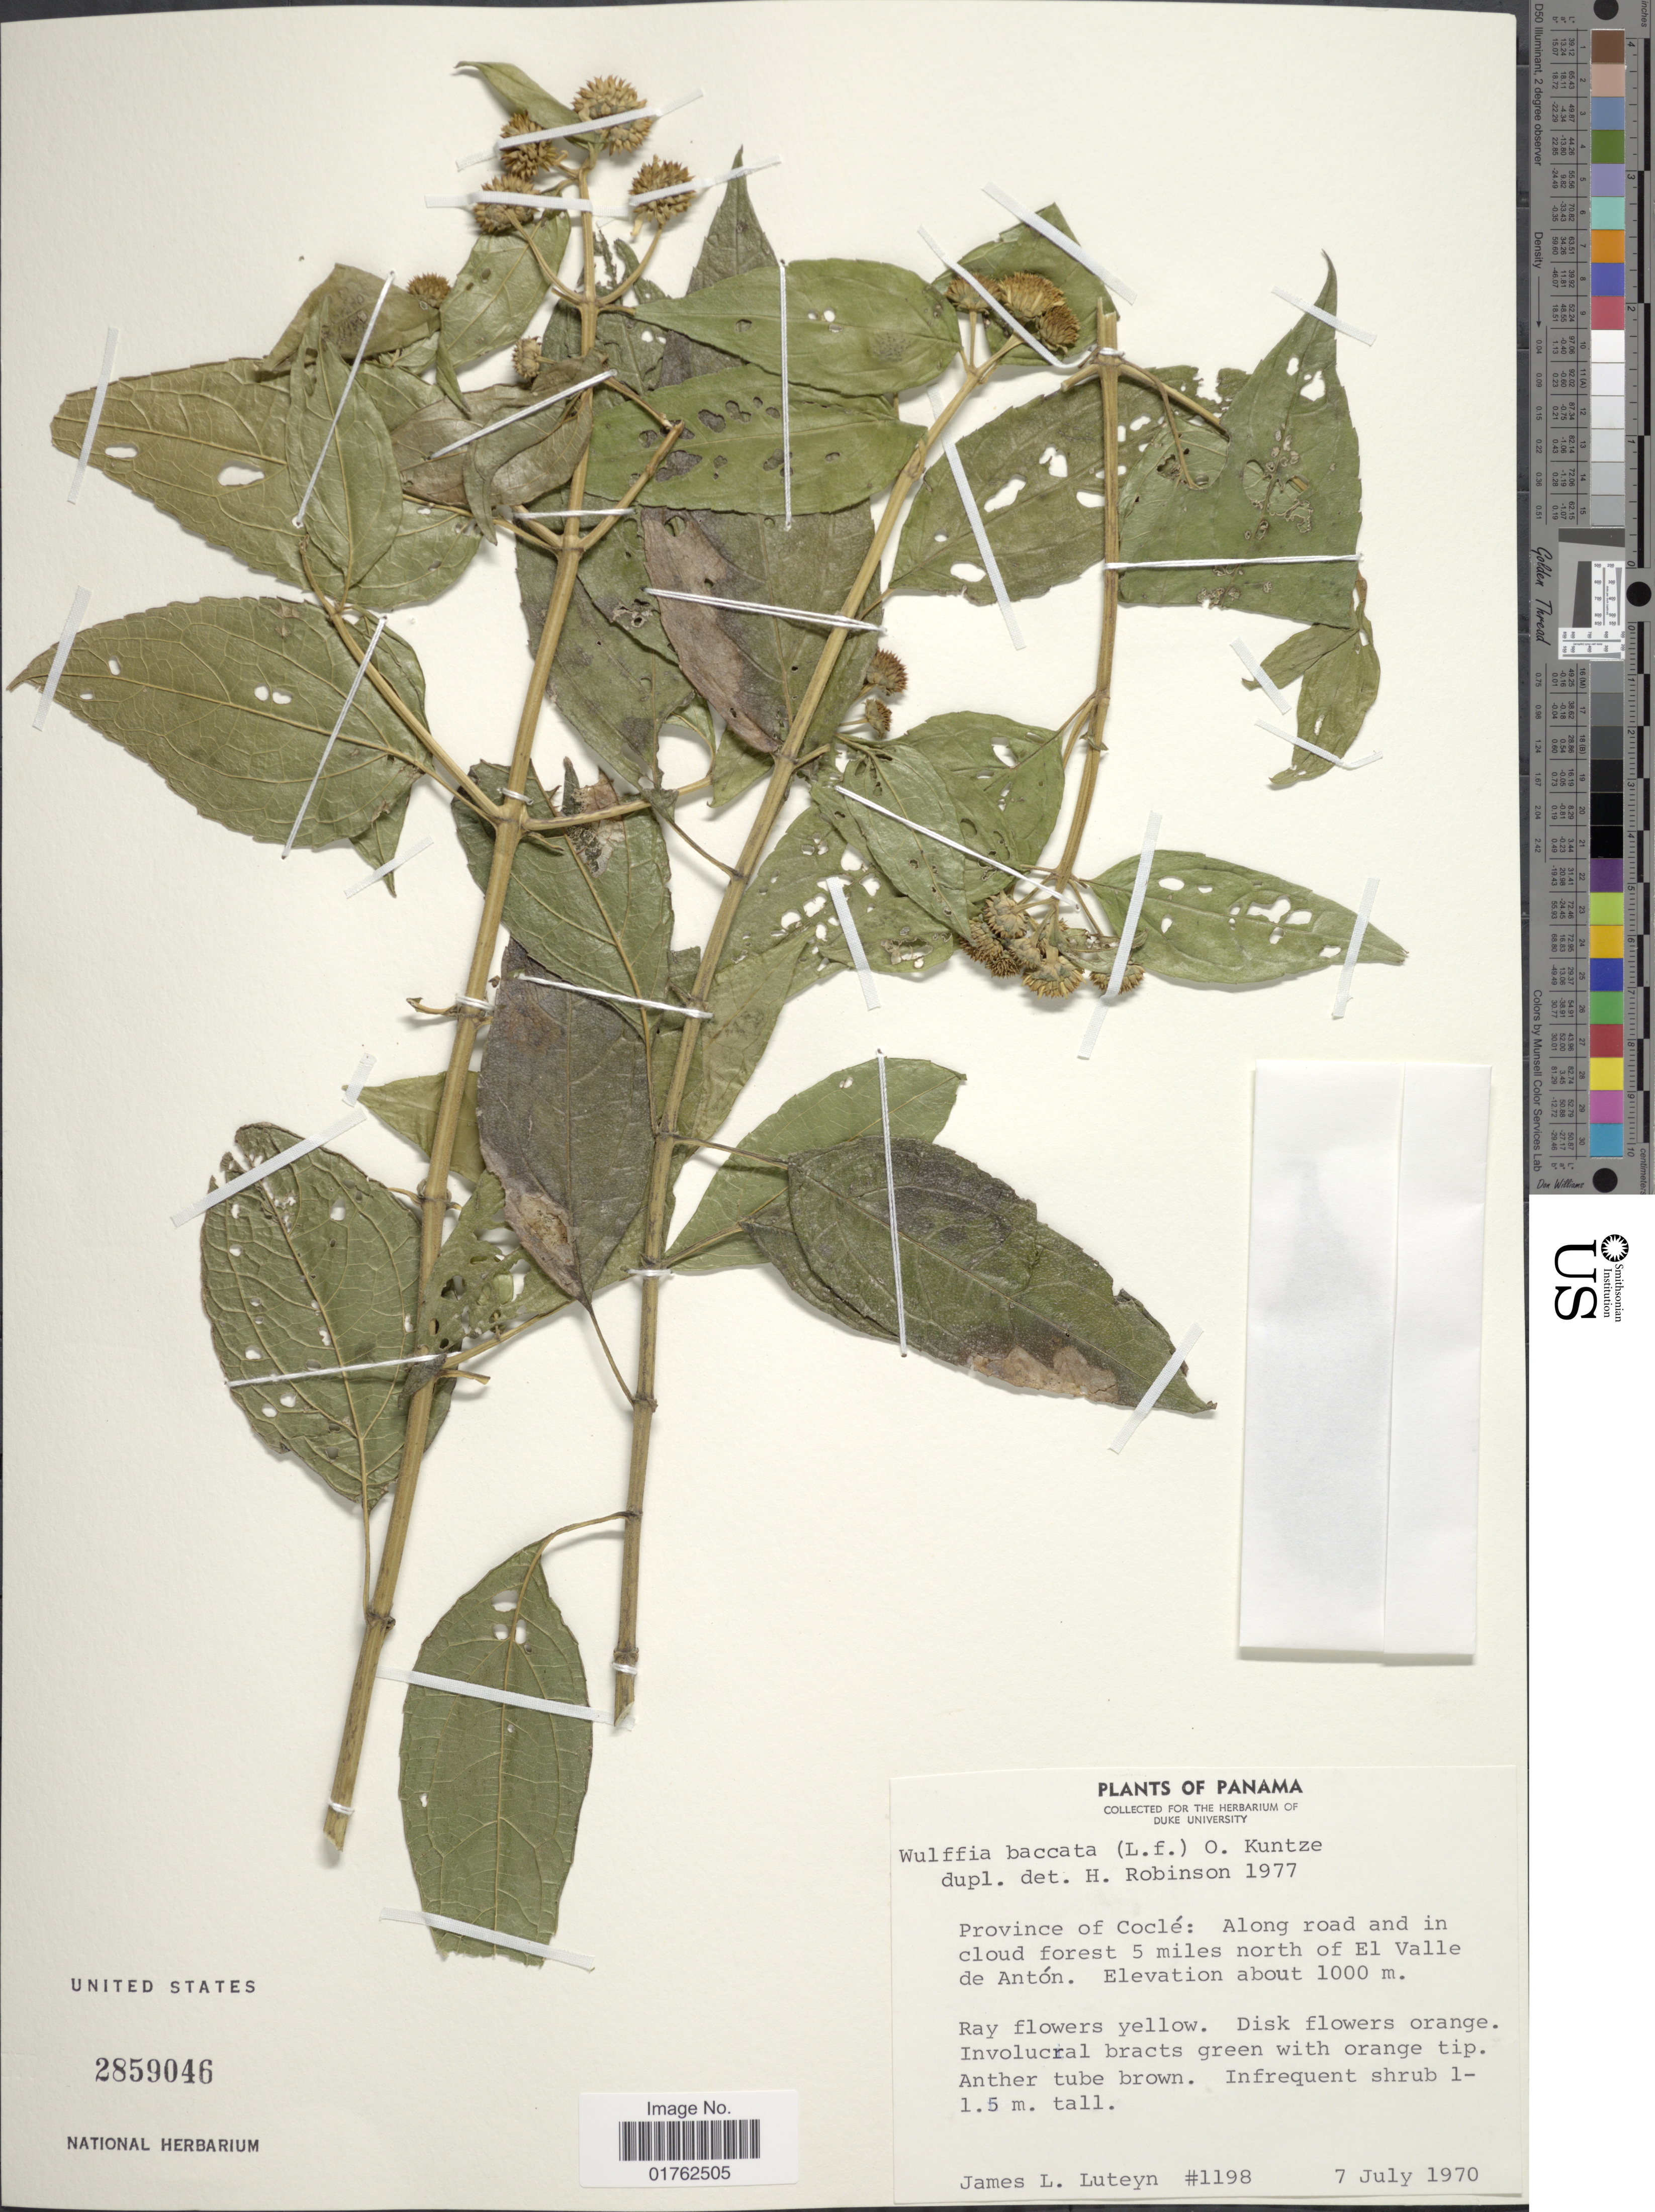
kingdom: Plantae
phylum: Tracheophyta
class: Magnoliopsida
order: Asterales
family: Asteraceae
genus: Wulffia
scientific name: Wulffia baccata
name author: (L. f.) Kuntze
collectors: J. L. Luteyn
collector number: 1198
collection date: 1970-07-07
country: Panama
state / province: Coclé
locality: Along road and in cloud forest 5 miles north of El valle de Anton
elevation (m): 1000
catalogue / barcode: US 2859046